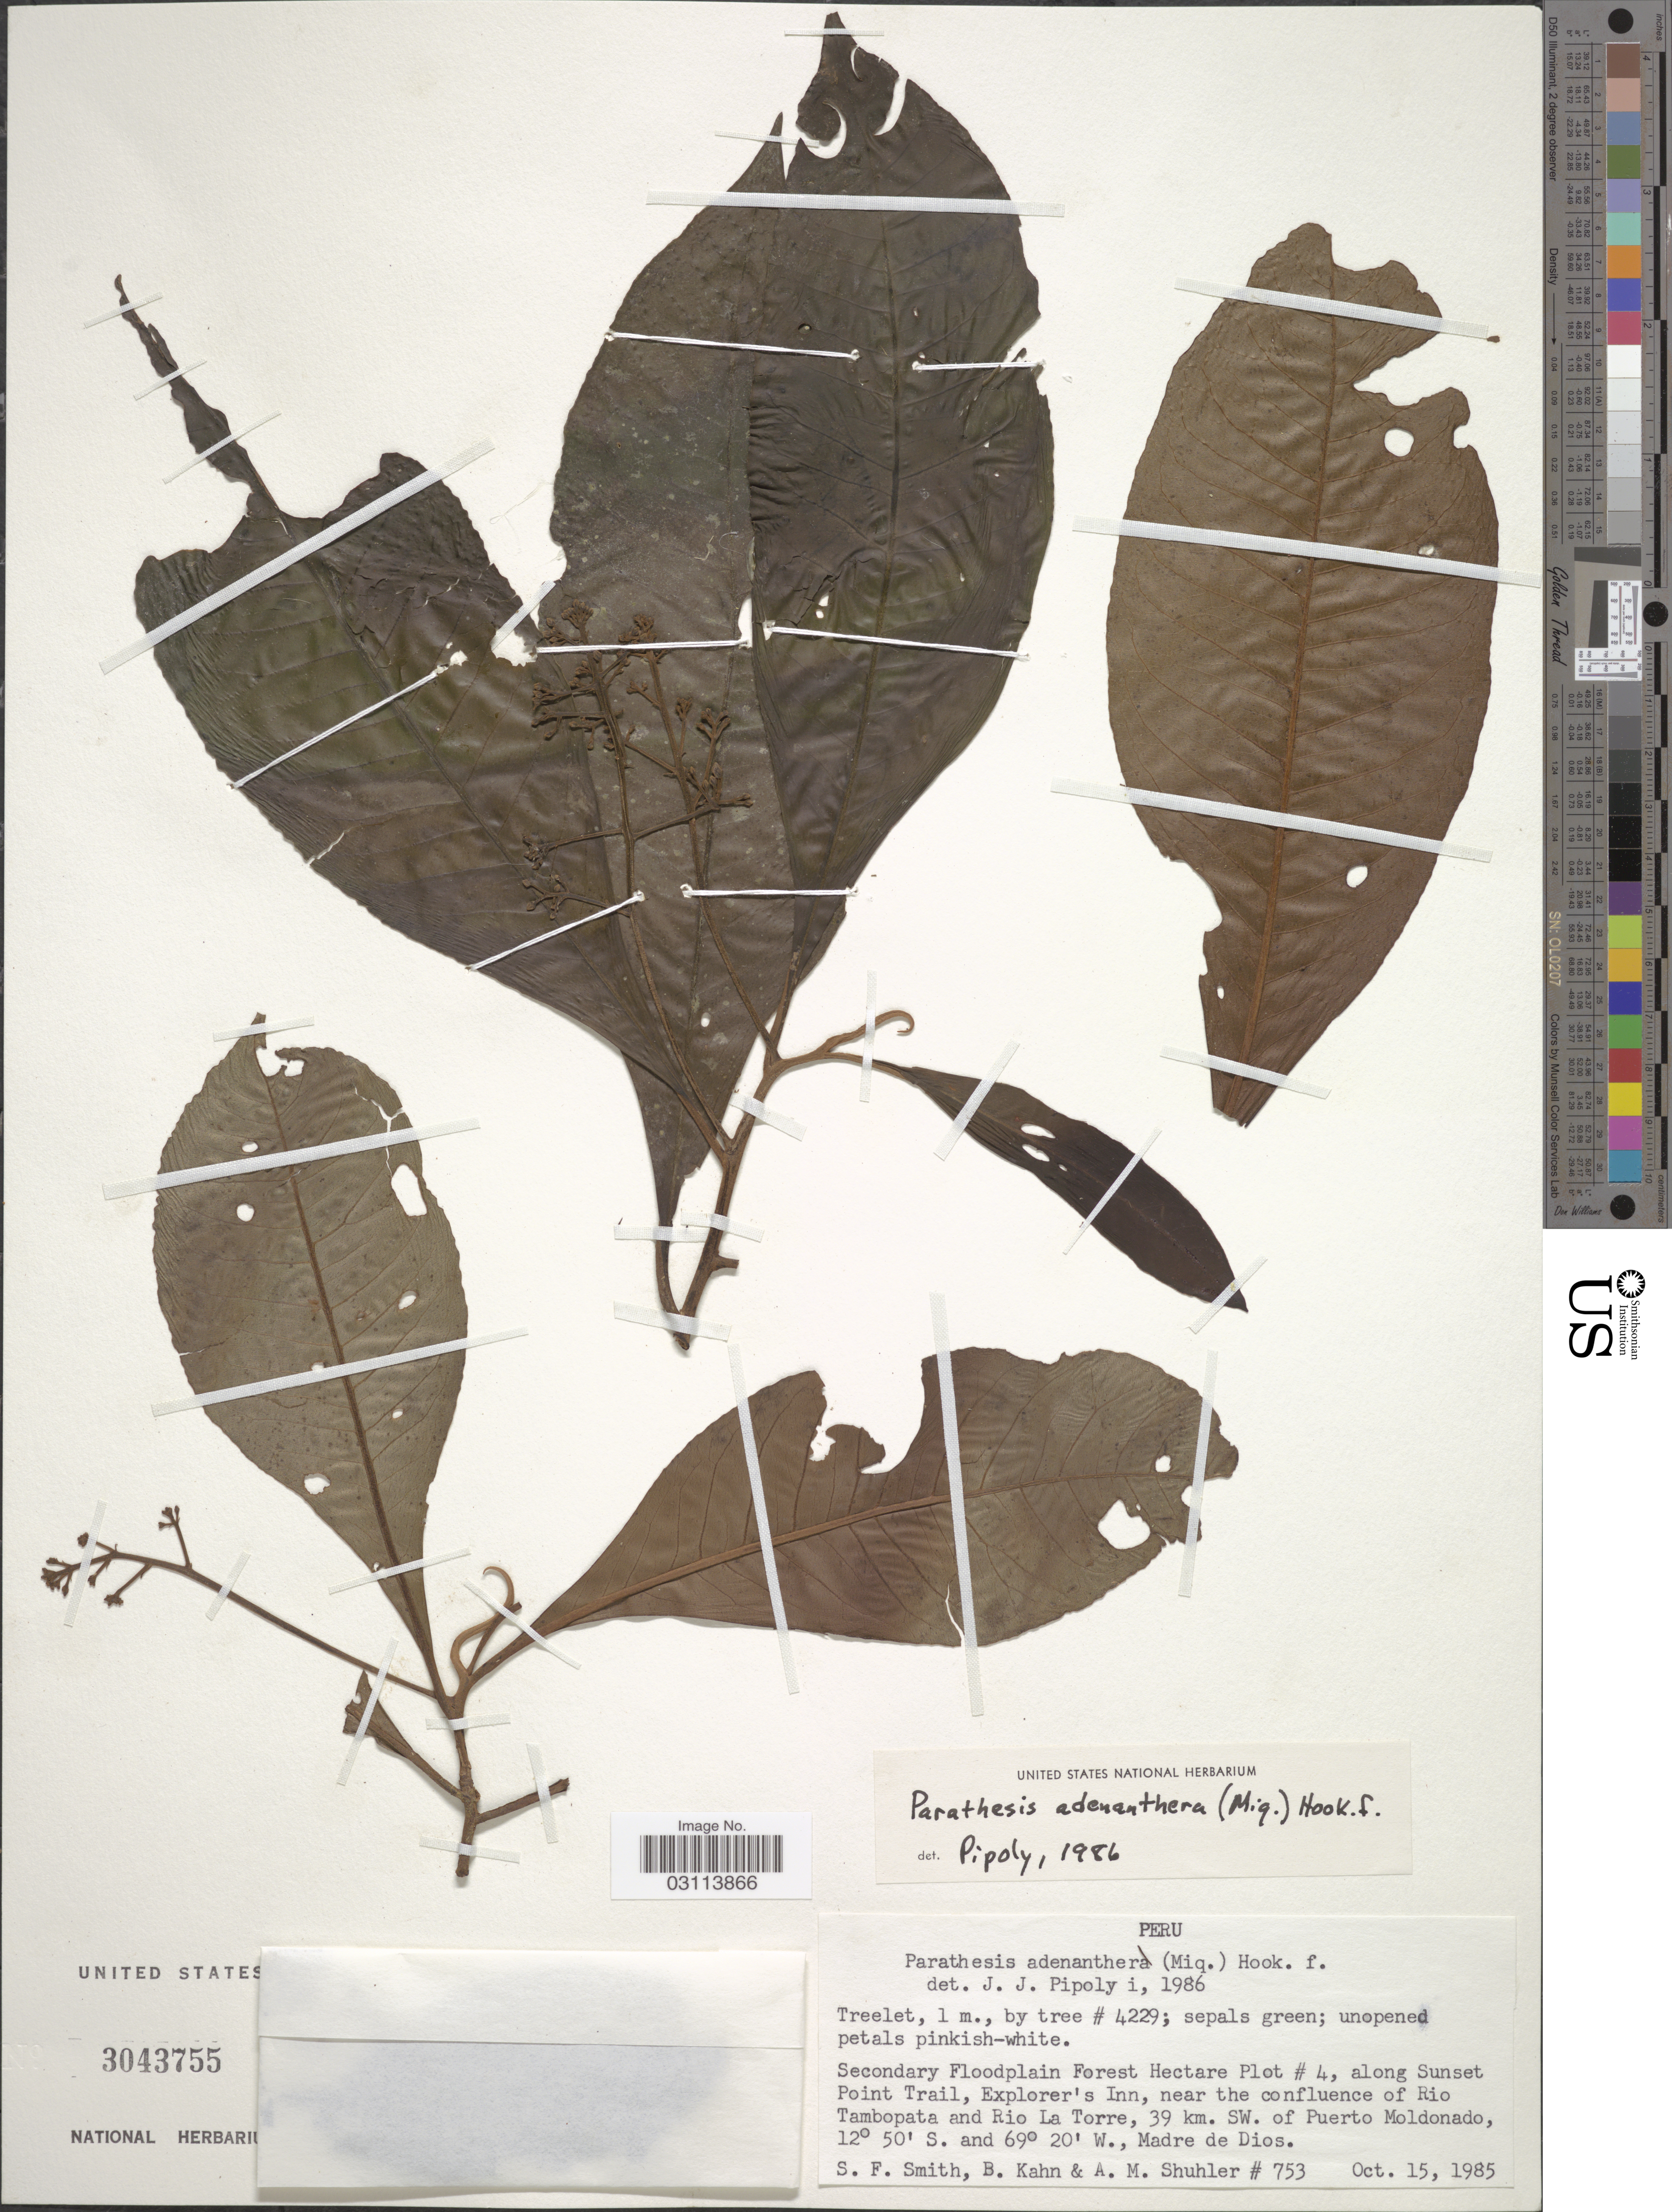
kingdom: Plantae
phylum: Tracheophyta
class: Magnoliopsida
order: Ericales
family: Primulaceae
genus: Parathesis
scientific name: Parathesis adenanthera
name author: (Miq.) Hook. f. ex Mez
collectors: S.F. Smith, B. Kahn & A. Shuhler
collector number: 753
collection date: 1985-10-15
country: Peru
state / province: Madre de Dios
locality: Secondary Floodplain Forest Hectare Plot # 4, along Sunset Point Trail, Explorer's Inn, near the confluence of Rio Tambopata and Rio La Torre, 39 km. SW. of Puerto Moldonao.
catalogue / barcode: US 3043755